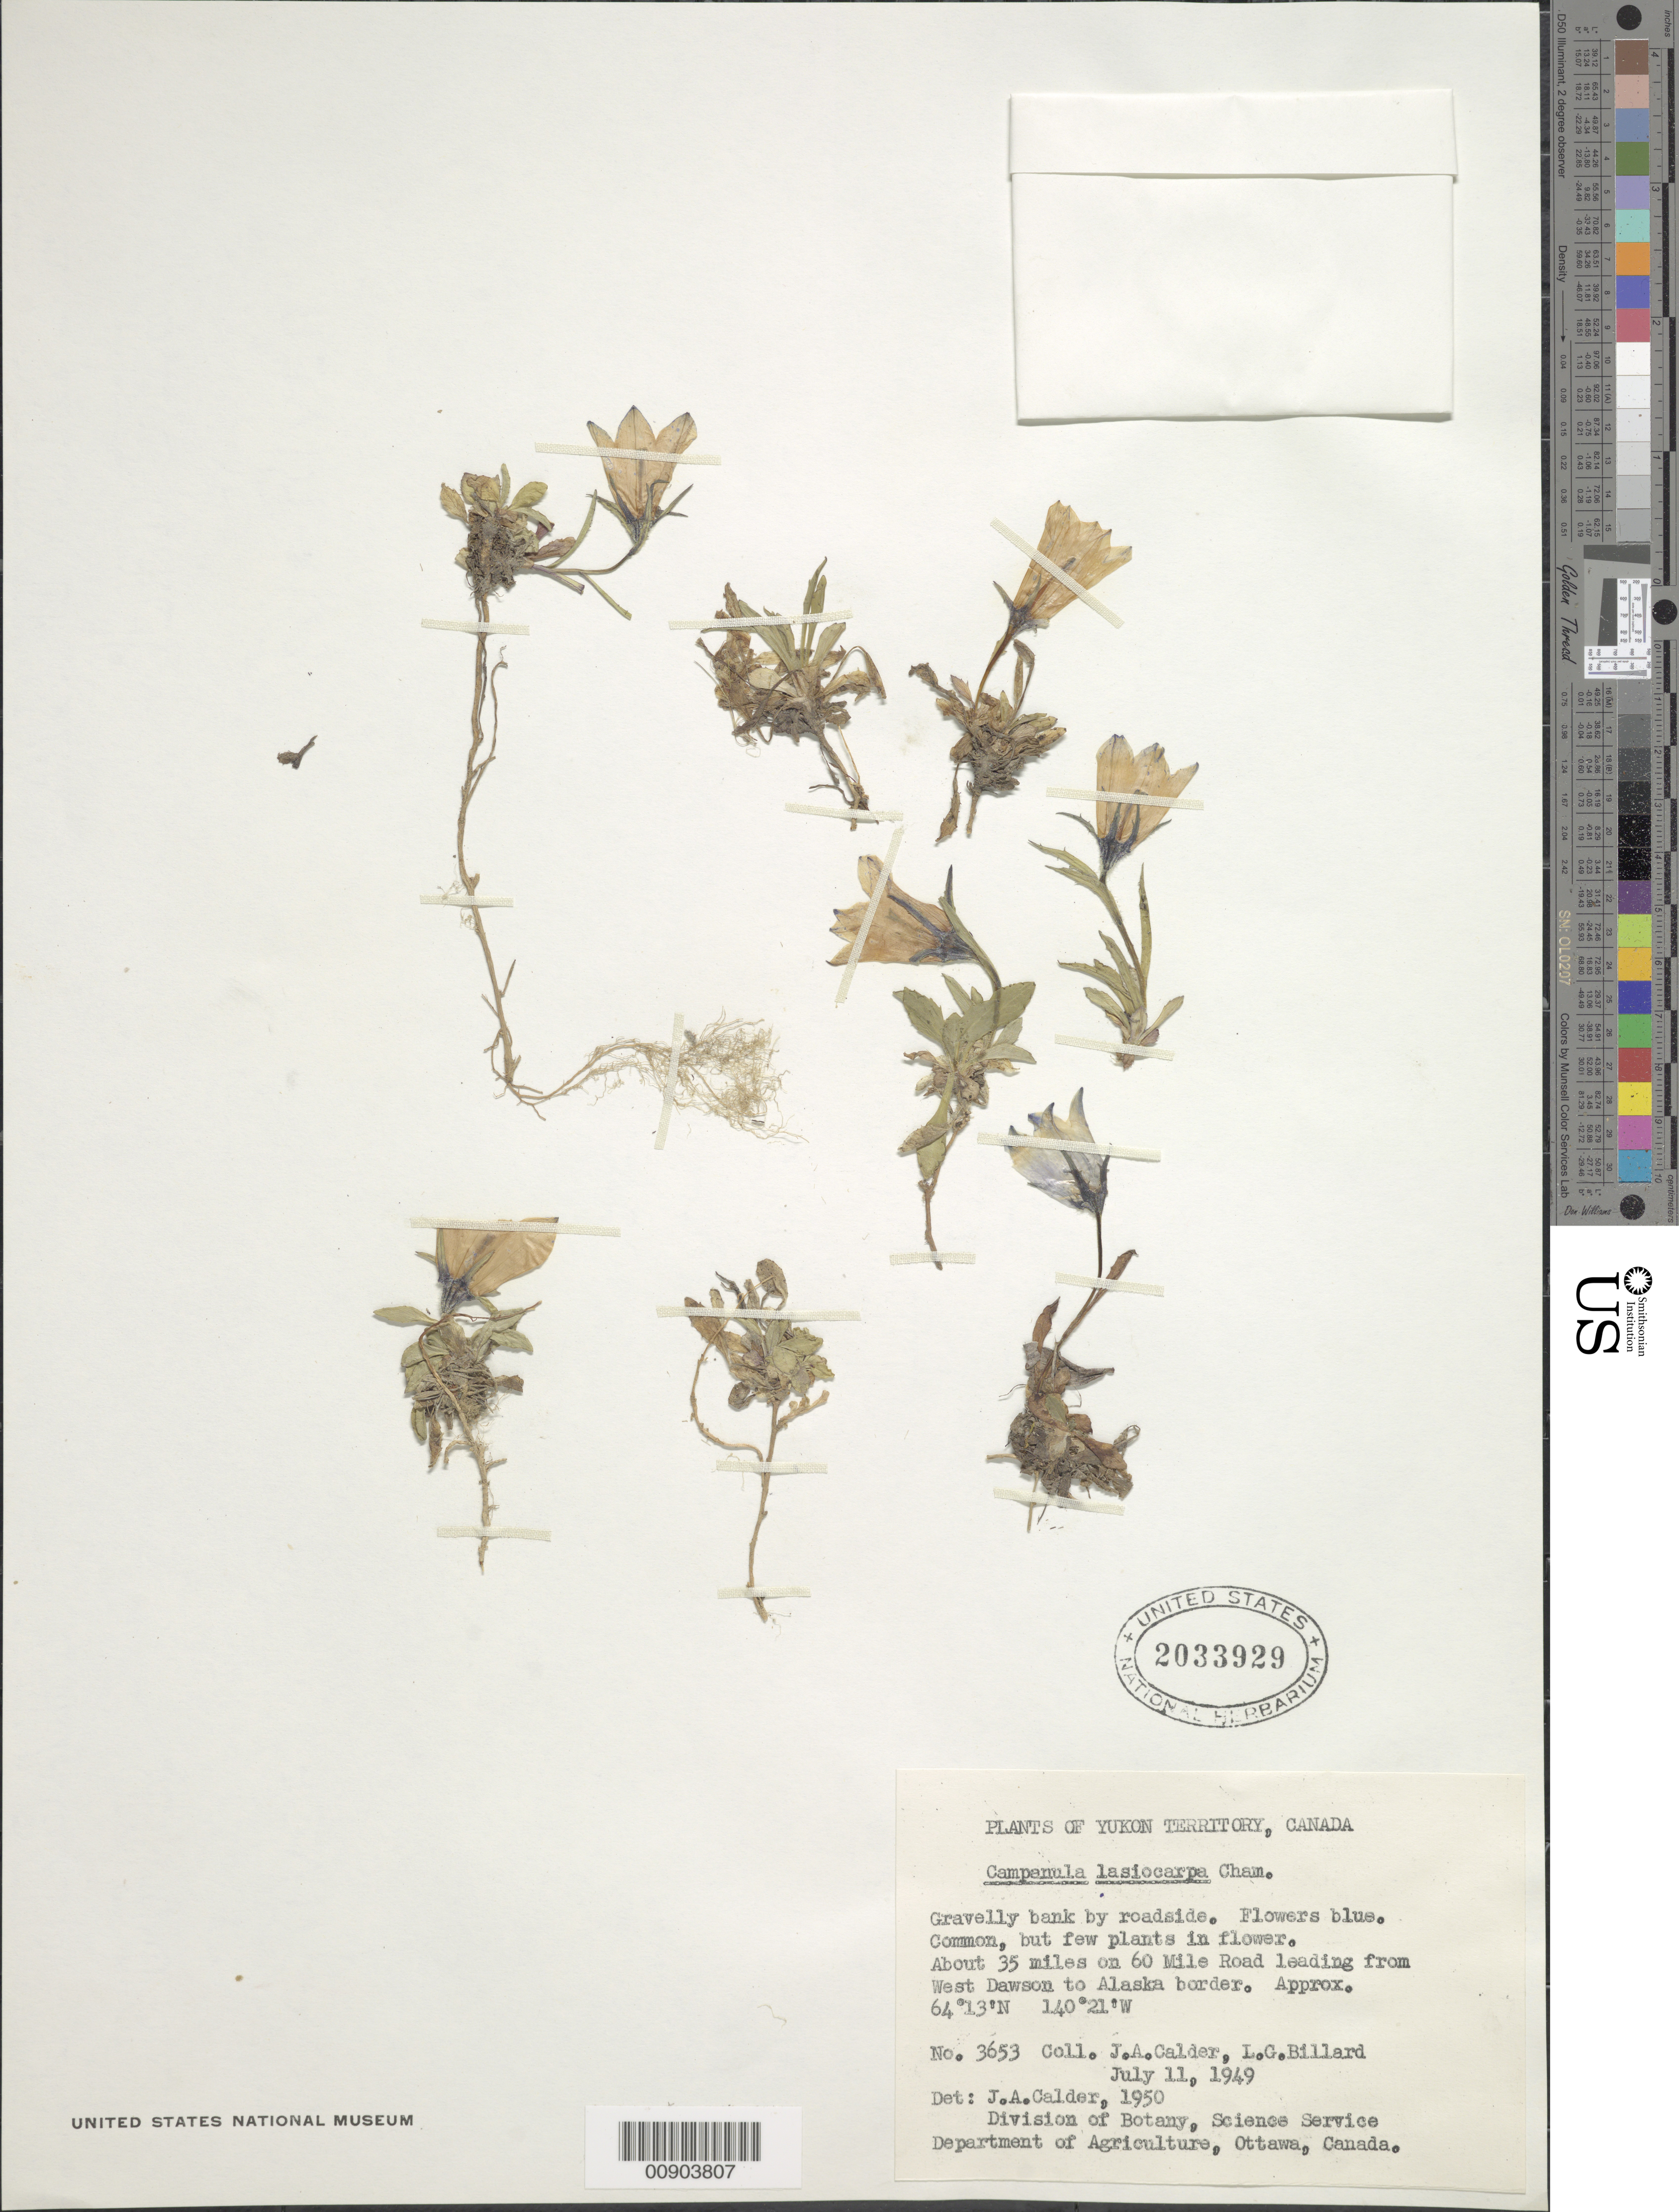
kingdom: Plantae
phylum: Tracheophyta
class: Magnoliopsida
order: Asterales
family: Campanulaceae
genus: Campanula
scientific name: Campanula lasiocarpa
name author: Cham.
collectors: J. A. Calder & L. Billard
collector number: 3653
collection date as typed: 11 Jul 1949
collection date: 1949-07-11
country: Canada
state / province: Yukon Territory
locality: About 35 miles on 60 Mile Road leading from West Dawson to Alaska border.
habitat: Gravelly bank by roadside.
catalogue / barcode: US 2033929